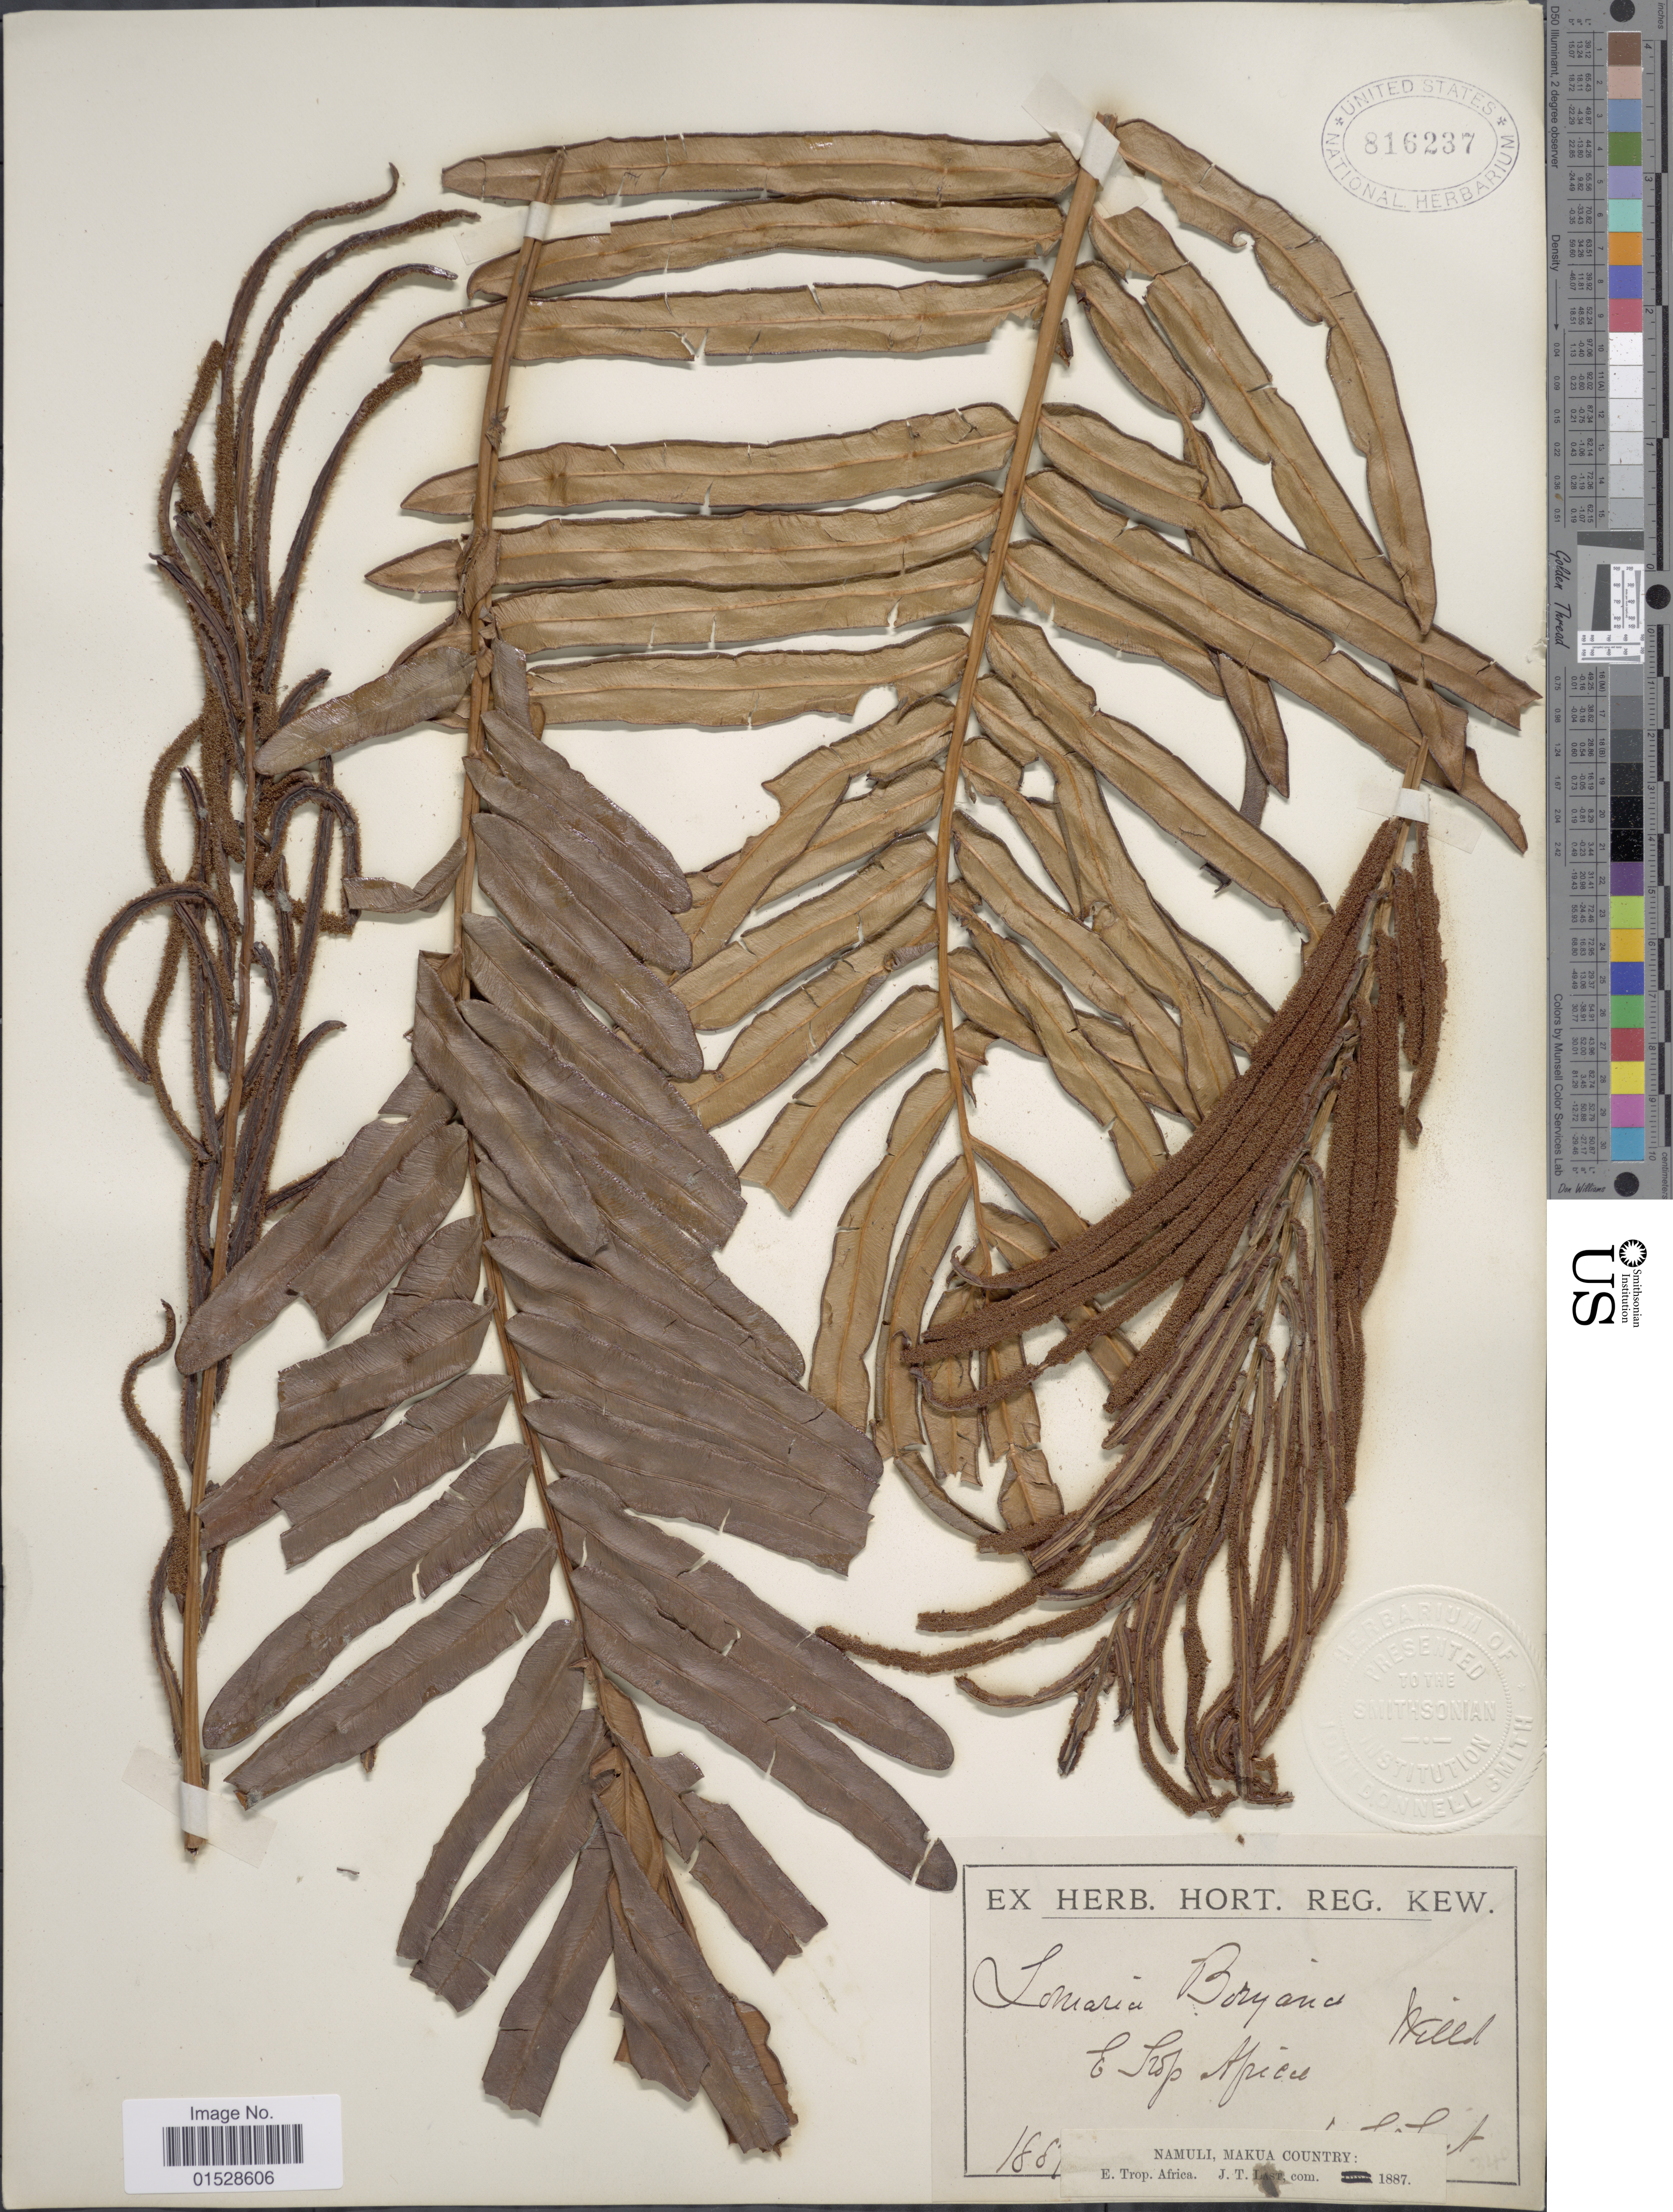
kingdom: Plantae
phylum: Tracheophyta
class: Polypodiopsida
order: Polypodiales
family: Blechnaceae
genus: Blechnum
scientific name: Blechnum tabulare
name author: (Thunb.) Kuhn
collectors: ex herb. Hort. Reg. Kew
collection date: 1887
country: Mozambique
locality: E. Trop. Africa, Namuli, Makua Country